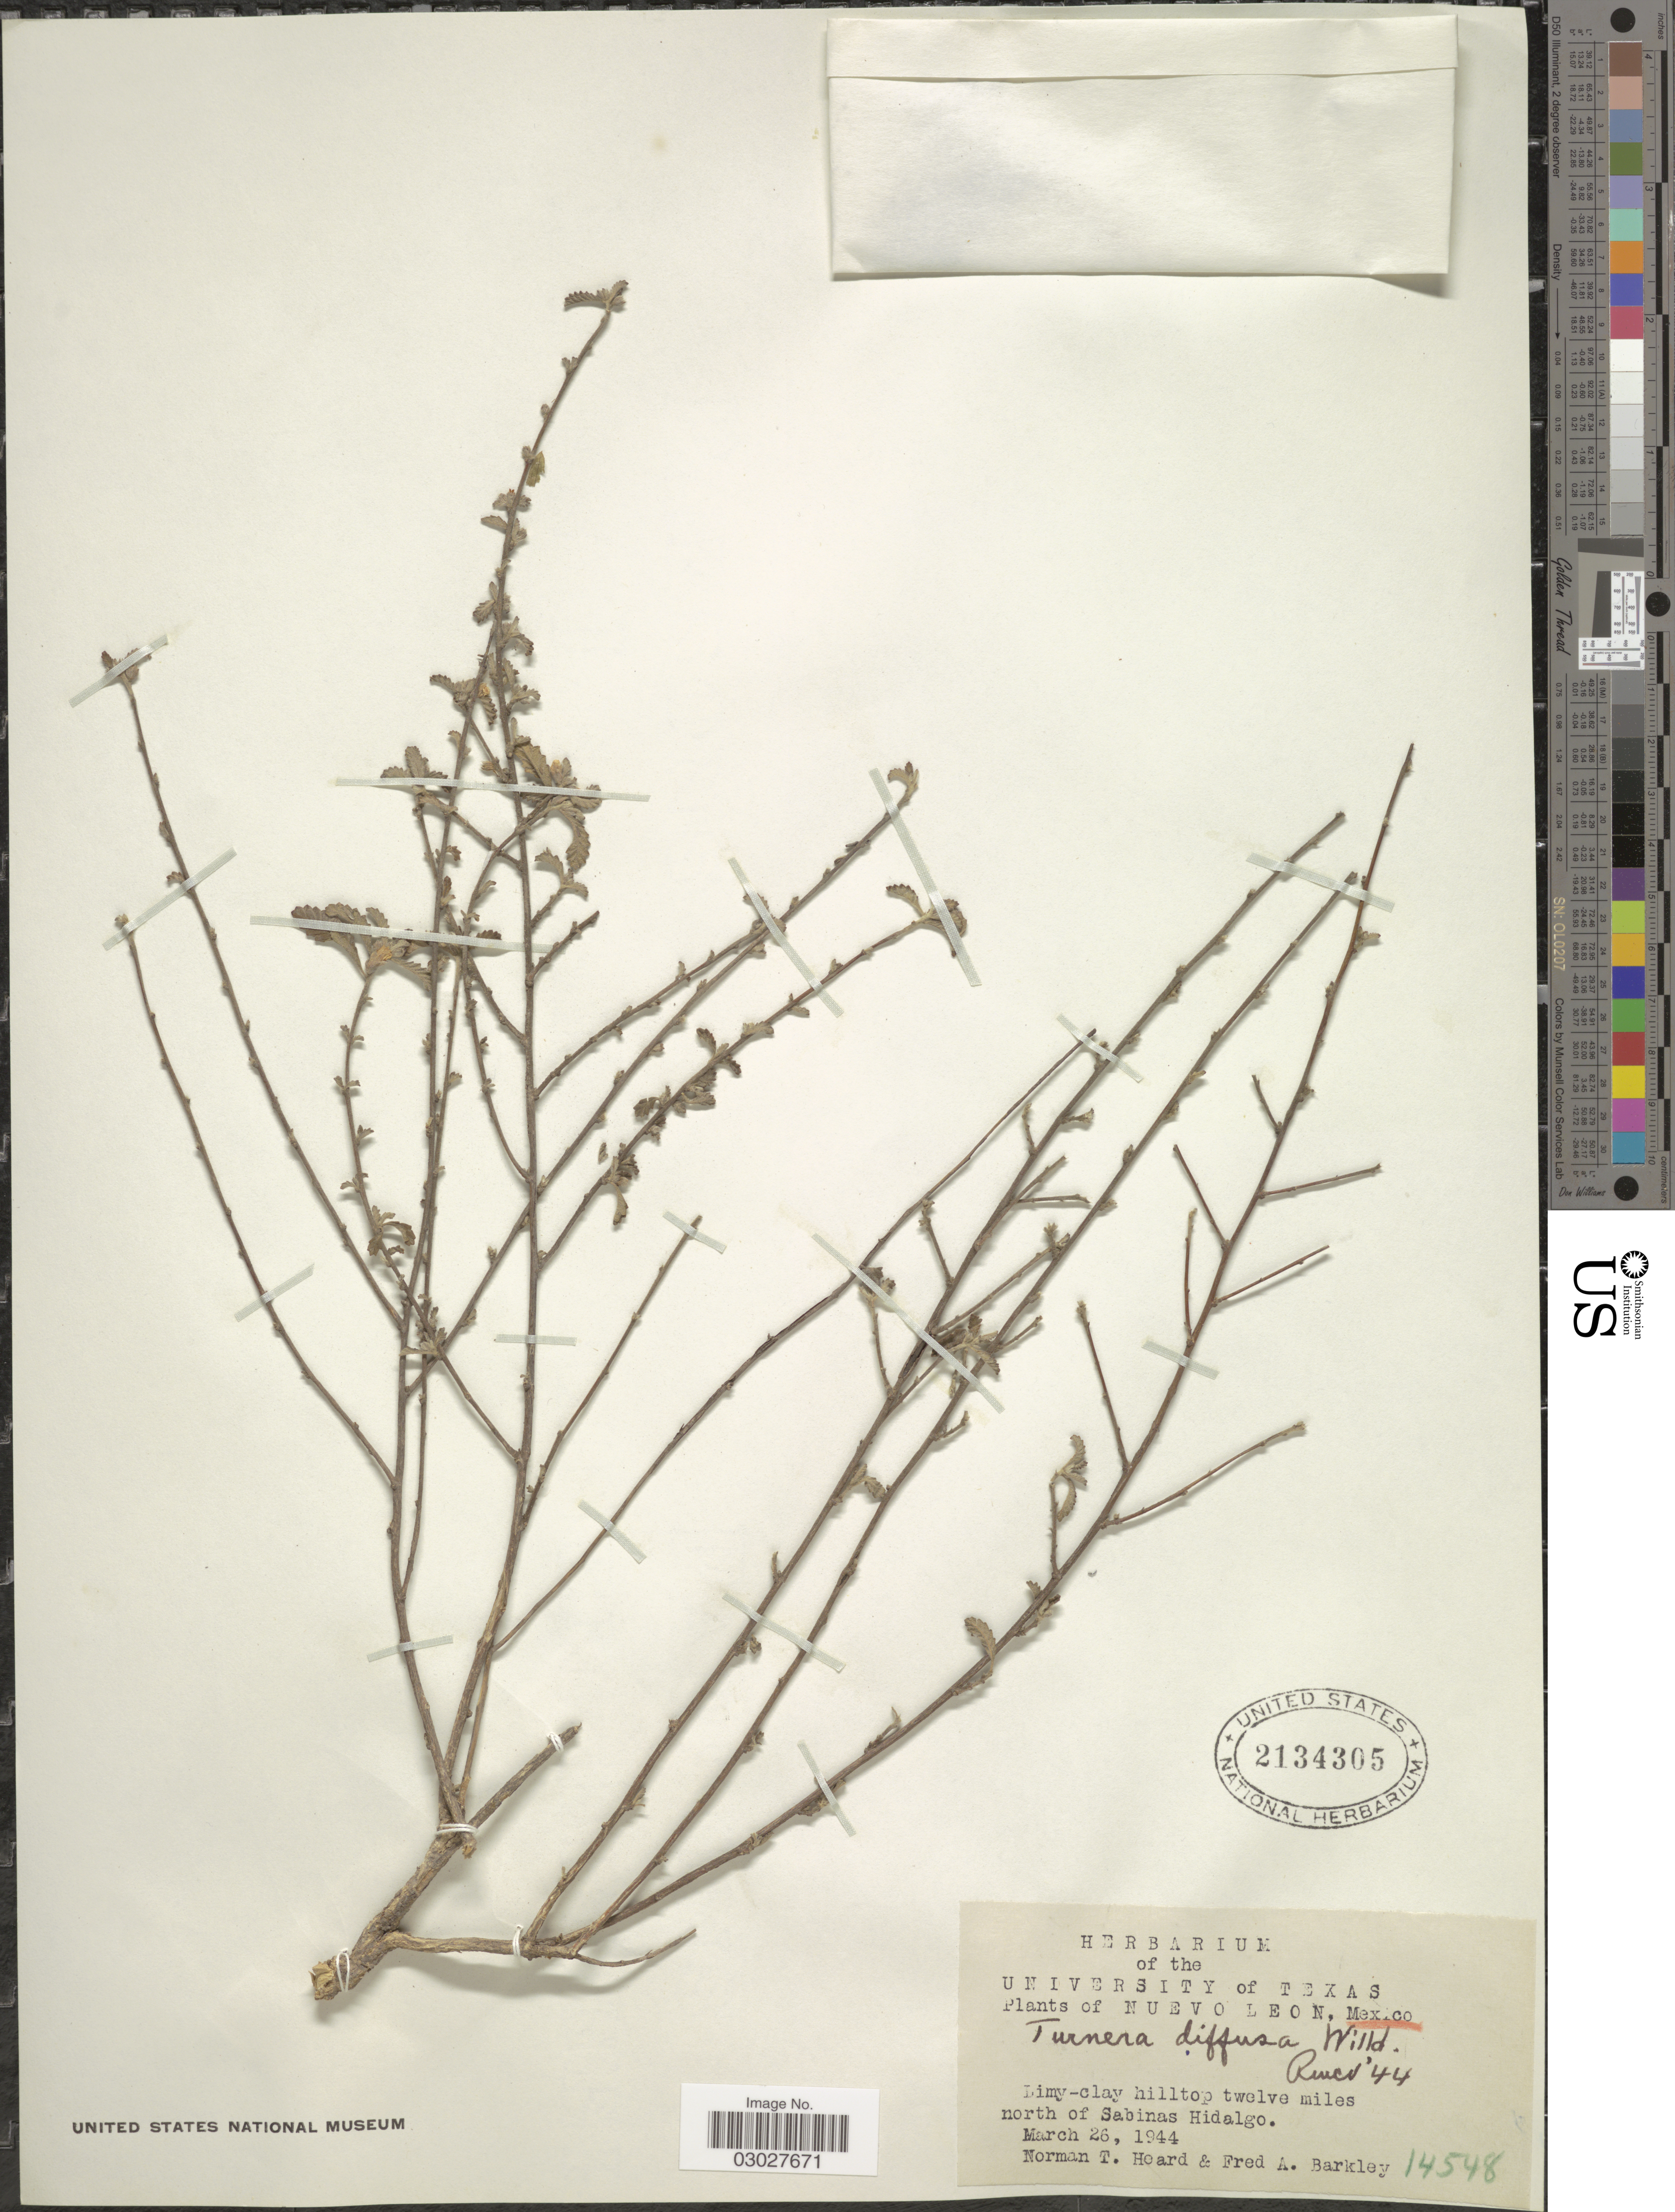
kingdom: Plantae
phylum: Tracheophyta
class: Magnoliopsida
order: Malpighiales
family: Turneraceae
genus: Turnera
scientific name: Turnera diffusa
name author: Willd. ex Schult.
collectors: N. Heard & F. A. Barkley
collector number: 14548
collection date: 1944-03-26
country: Mexico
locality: Nuevo Leon. Twelve miles north of Sabinas Hidalgo.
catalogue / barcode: US 2134305